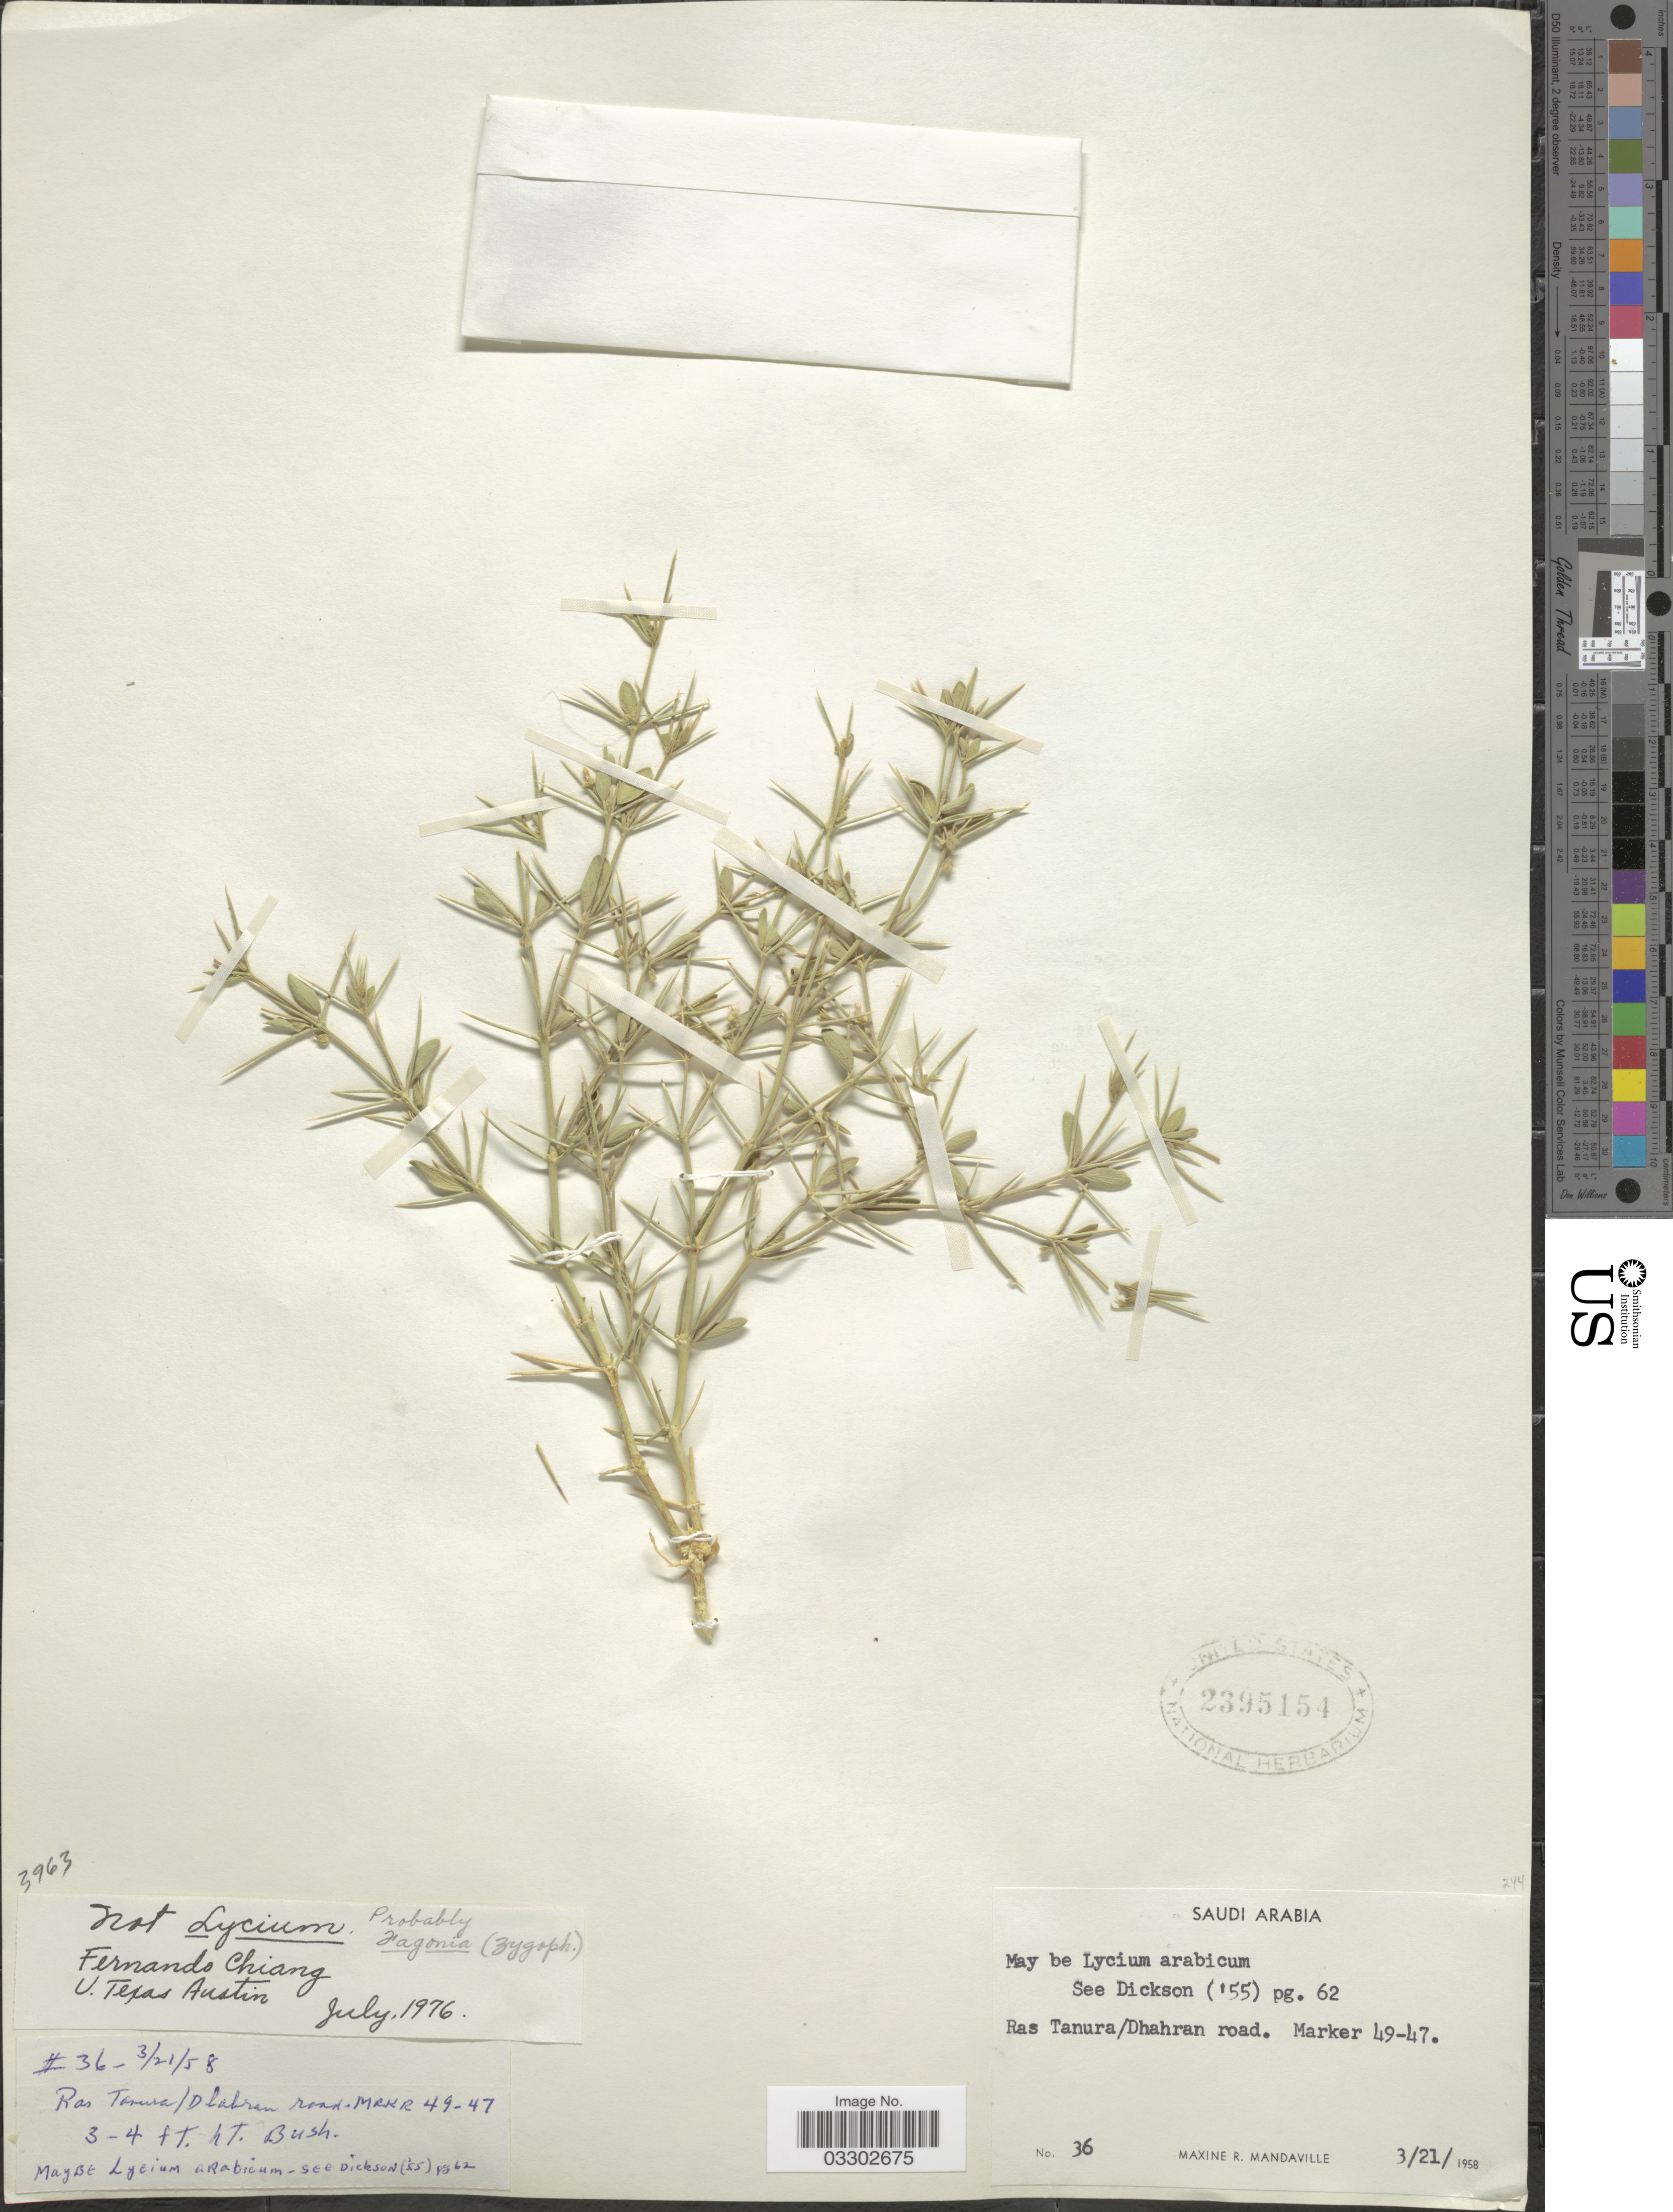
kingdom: Plantae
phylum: Tracheophyta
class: Magnoliopsida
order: Zygophyllales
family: Zygophyllaceae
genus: Fagonia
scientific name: Fagonia sp.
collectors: M. Mandaville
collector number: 36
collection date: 1958-03-21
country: Saudi Arabia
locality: Ras Tanura/Dhahran road. Marker 49-47.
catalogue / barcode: US 2395154